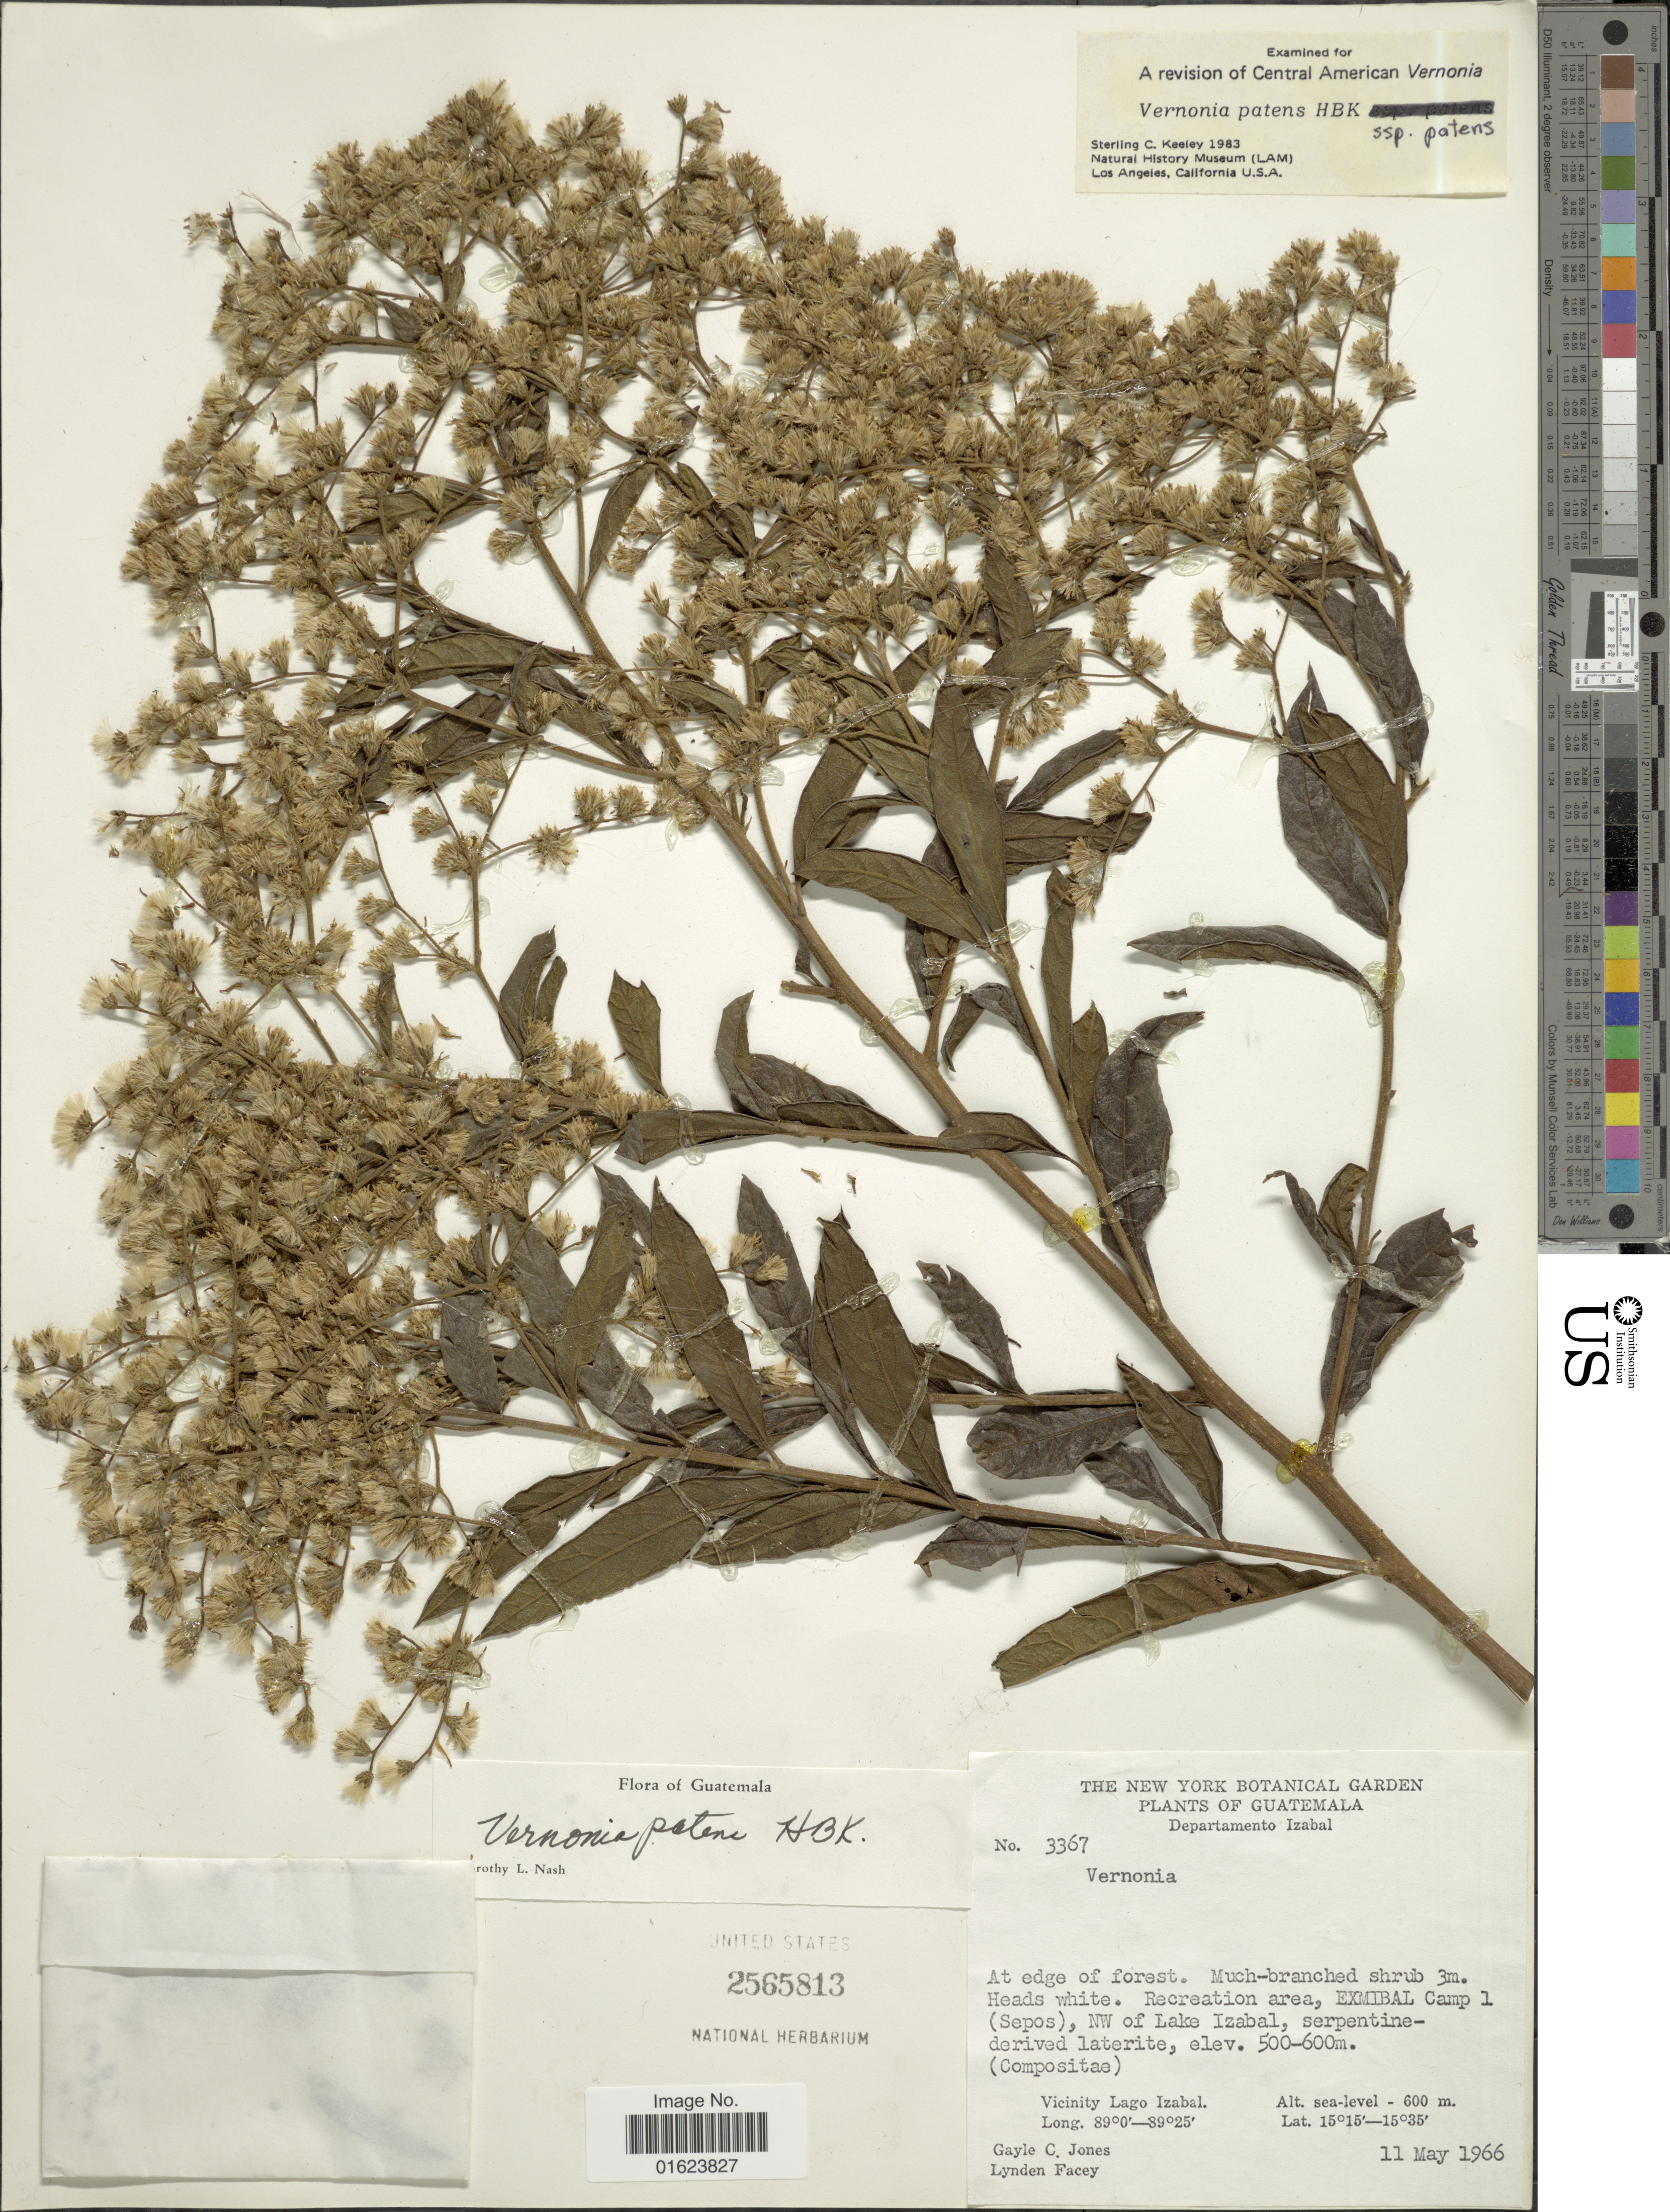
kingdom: Plantae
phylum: Tracheophyta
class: Magnoliopsida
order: Asterales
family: Asteraceae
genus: Vernonanthura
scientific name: Vernonanthura patens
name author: (Kunth) H. Rob.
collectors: G. C. Jones & L. Facey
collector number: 3367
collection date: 1966-05-11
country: Guatemala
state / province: Izabal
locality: Departamento Izabal. Recreation area, Exmibal Camp 1 (sepos), NW of Lake Izabal. Vicinity Lago Izabal.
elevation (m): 500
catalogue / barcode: US 2565813